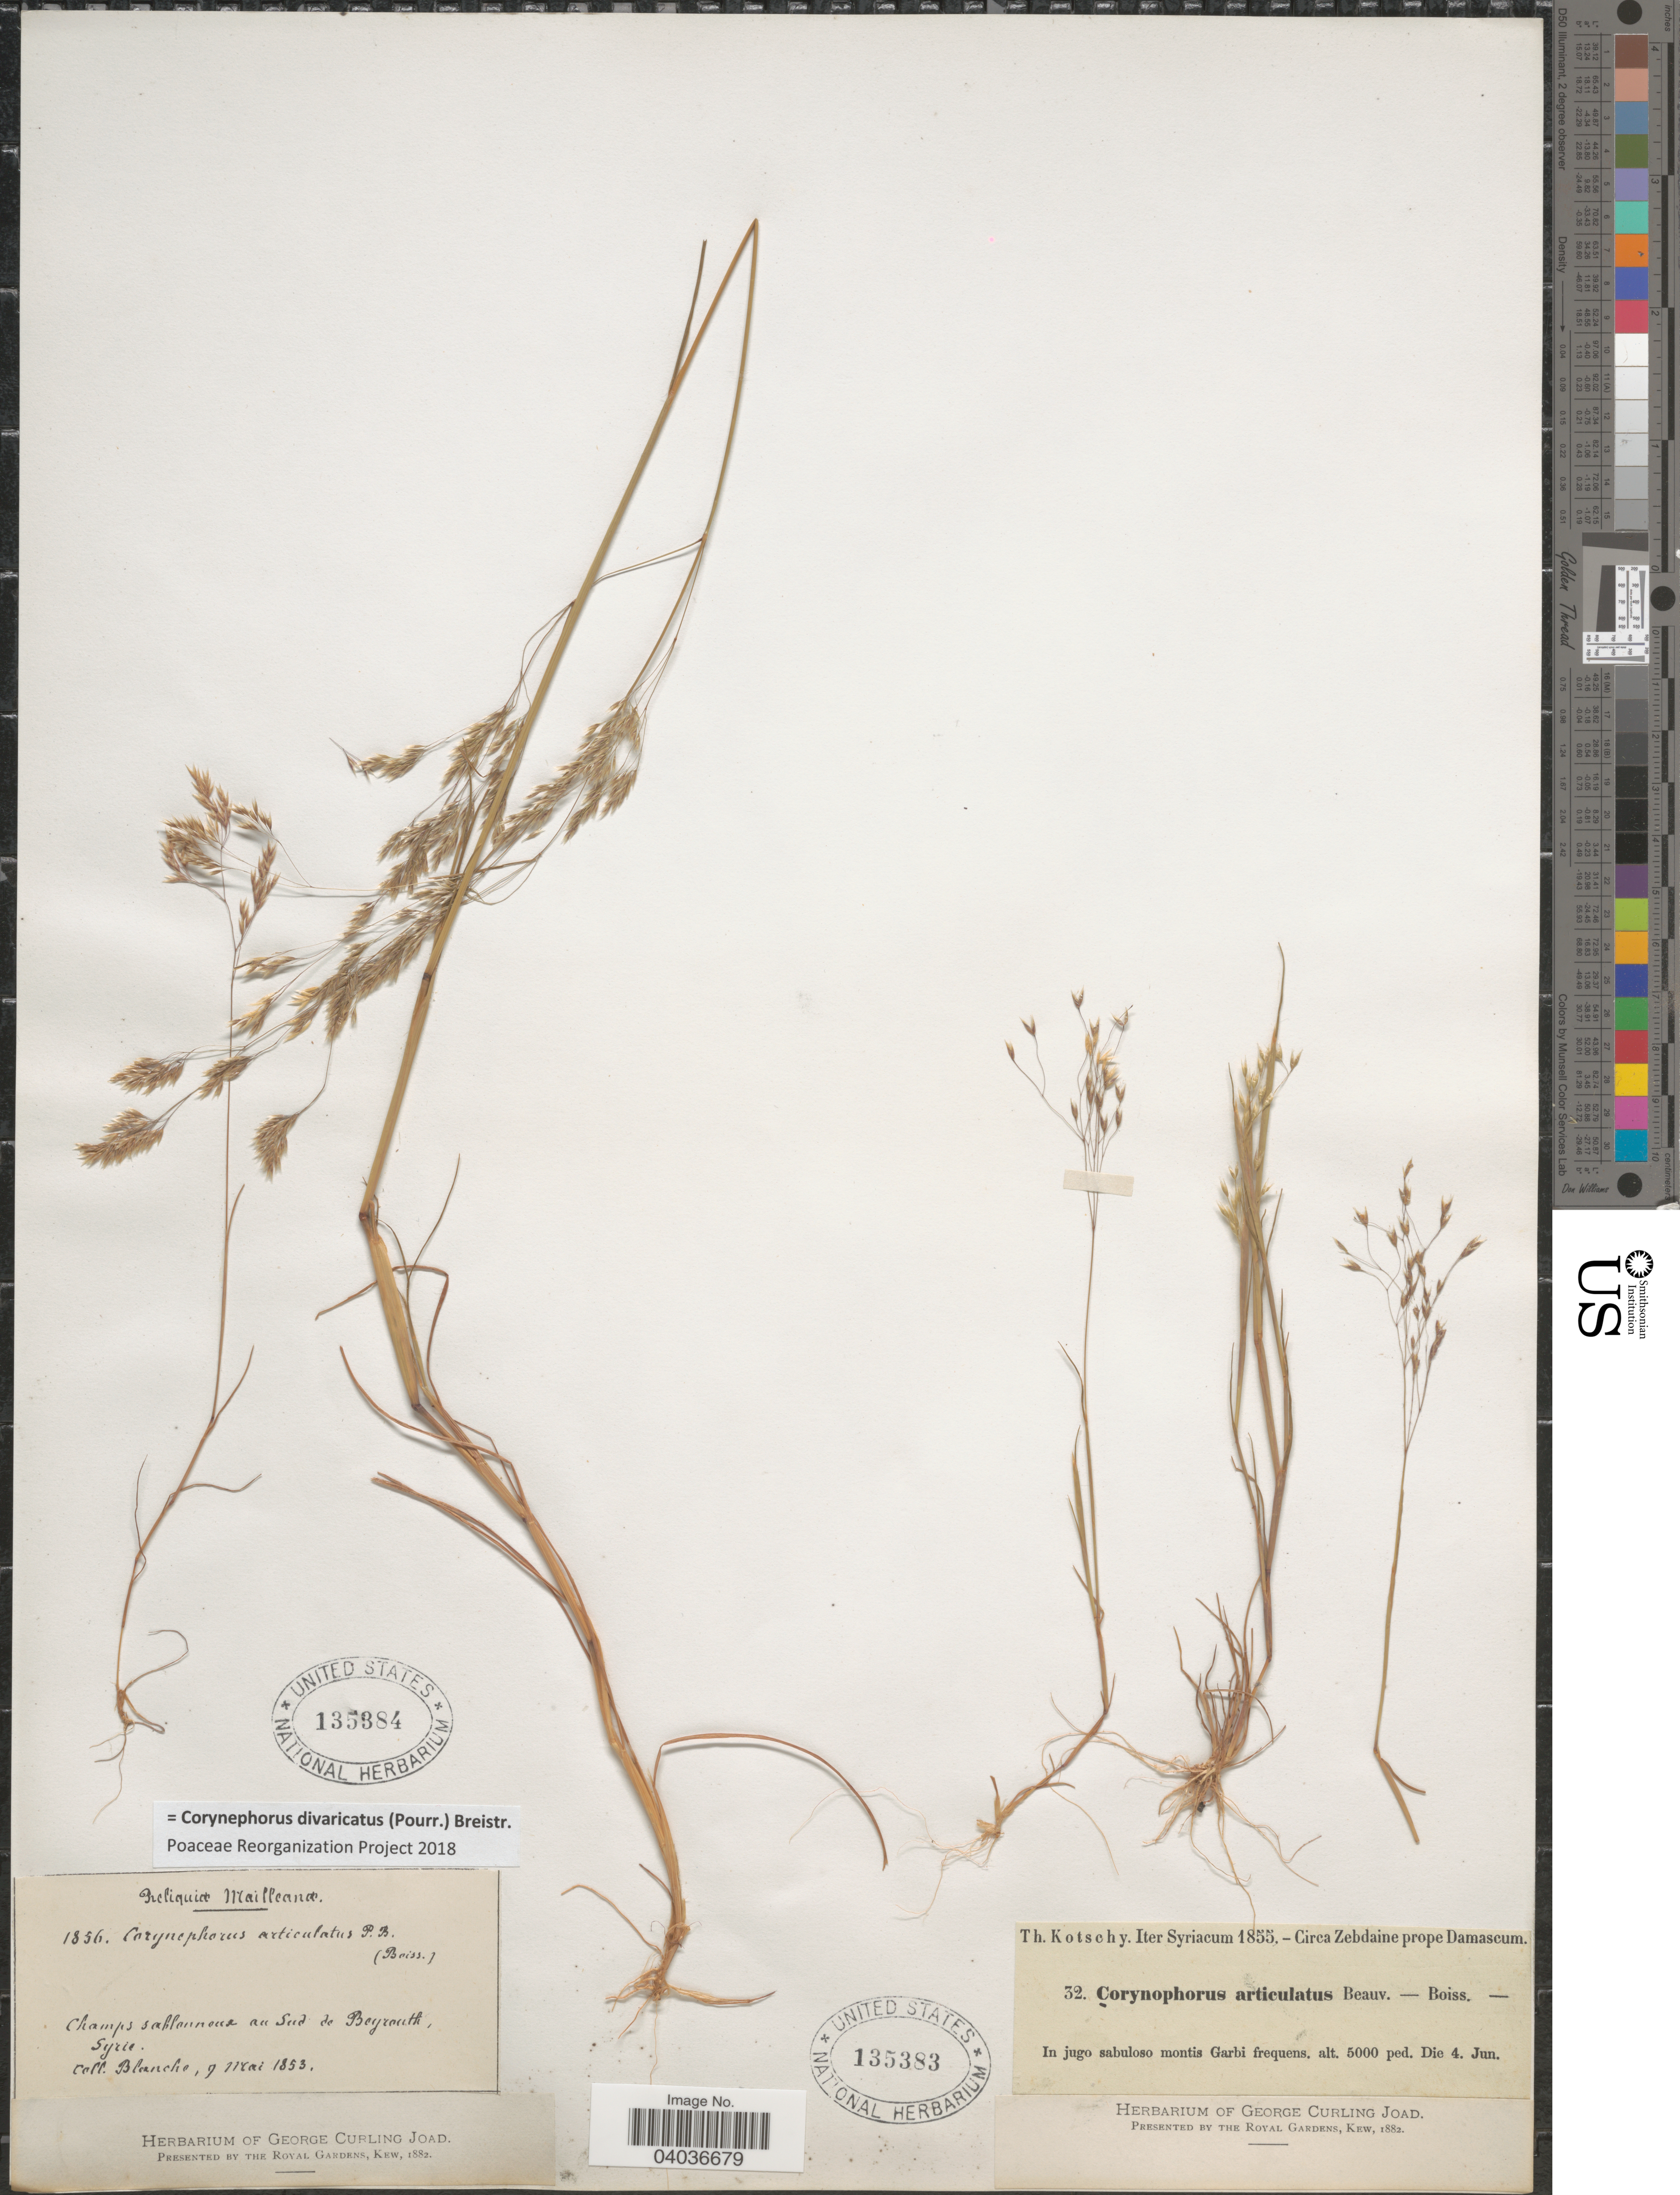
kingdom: Plantae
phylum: Tracheophyta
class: Liliopsida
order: Poales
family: Poaceae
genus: Corynephorus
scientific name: Corynephorus divaricatus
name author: (Pourr.) Breistroffer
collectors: -. Blanche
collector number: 1856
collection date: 1853-05-09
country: Syria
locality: Champs sablonnoux au Sud de Beyrouth.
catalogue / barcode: US 135384